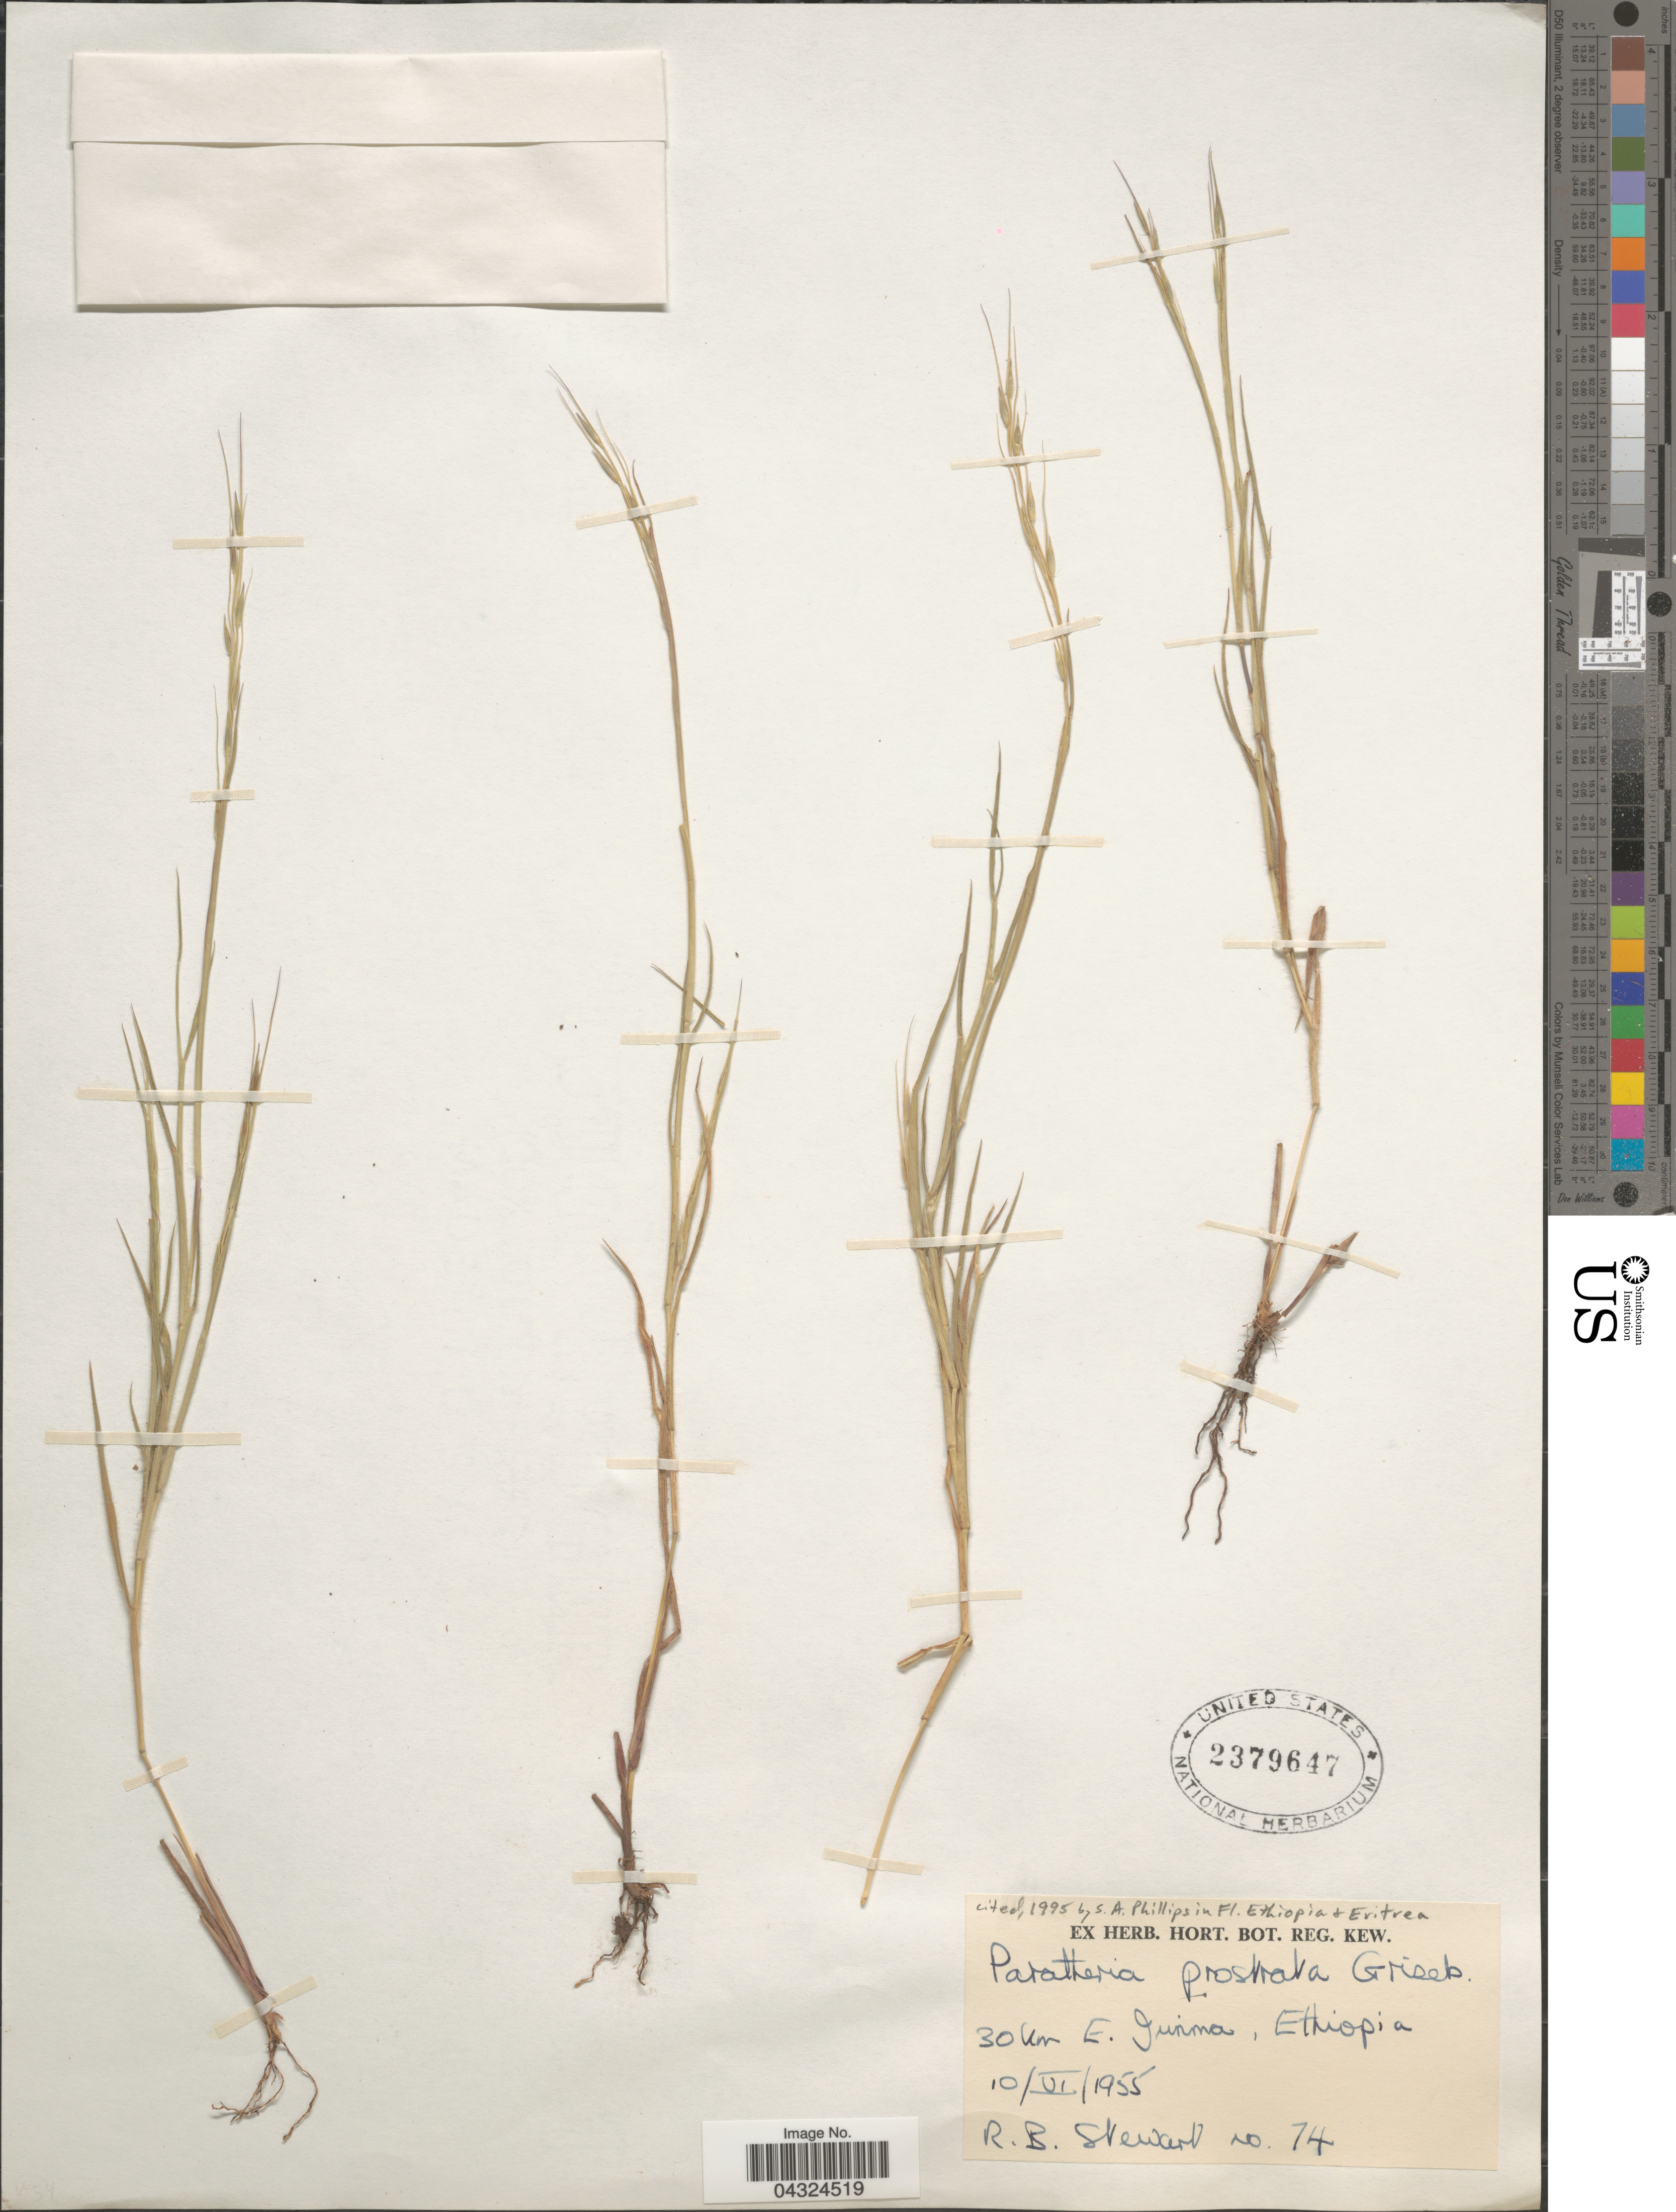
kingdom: Plantae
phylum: Tracheophyta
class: Liliopsida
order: Poales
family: Poaceae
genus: Paratheria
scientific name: Paratheria prostrata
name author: Griseb.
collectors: R. Stewart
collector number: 74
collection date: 1955-06-10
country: Ethiopia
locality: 30 Km E. Jimma.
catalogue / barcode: US 2379647